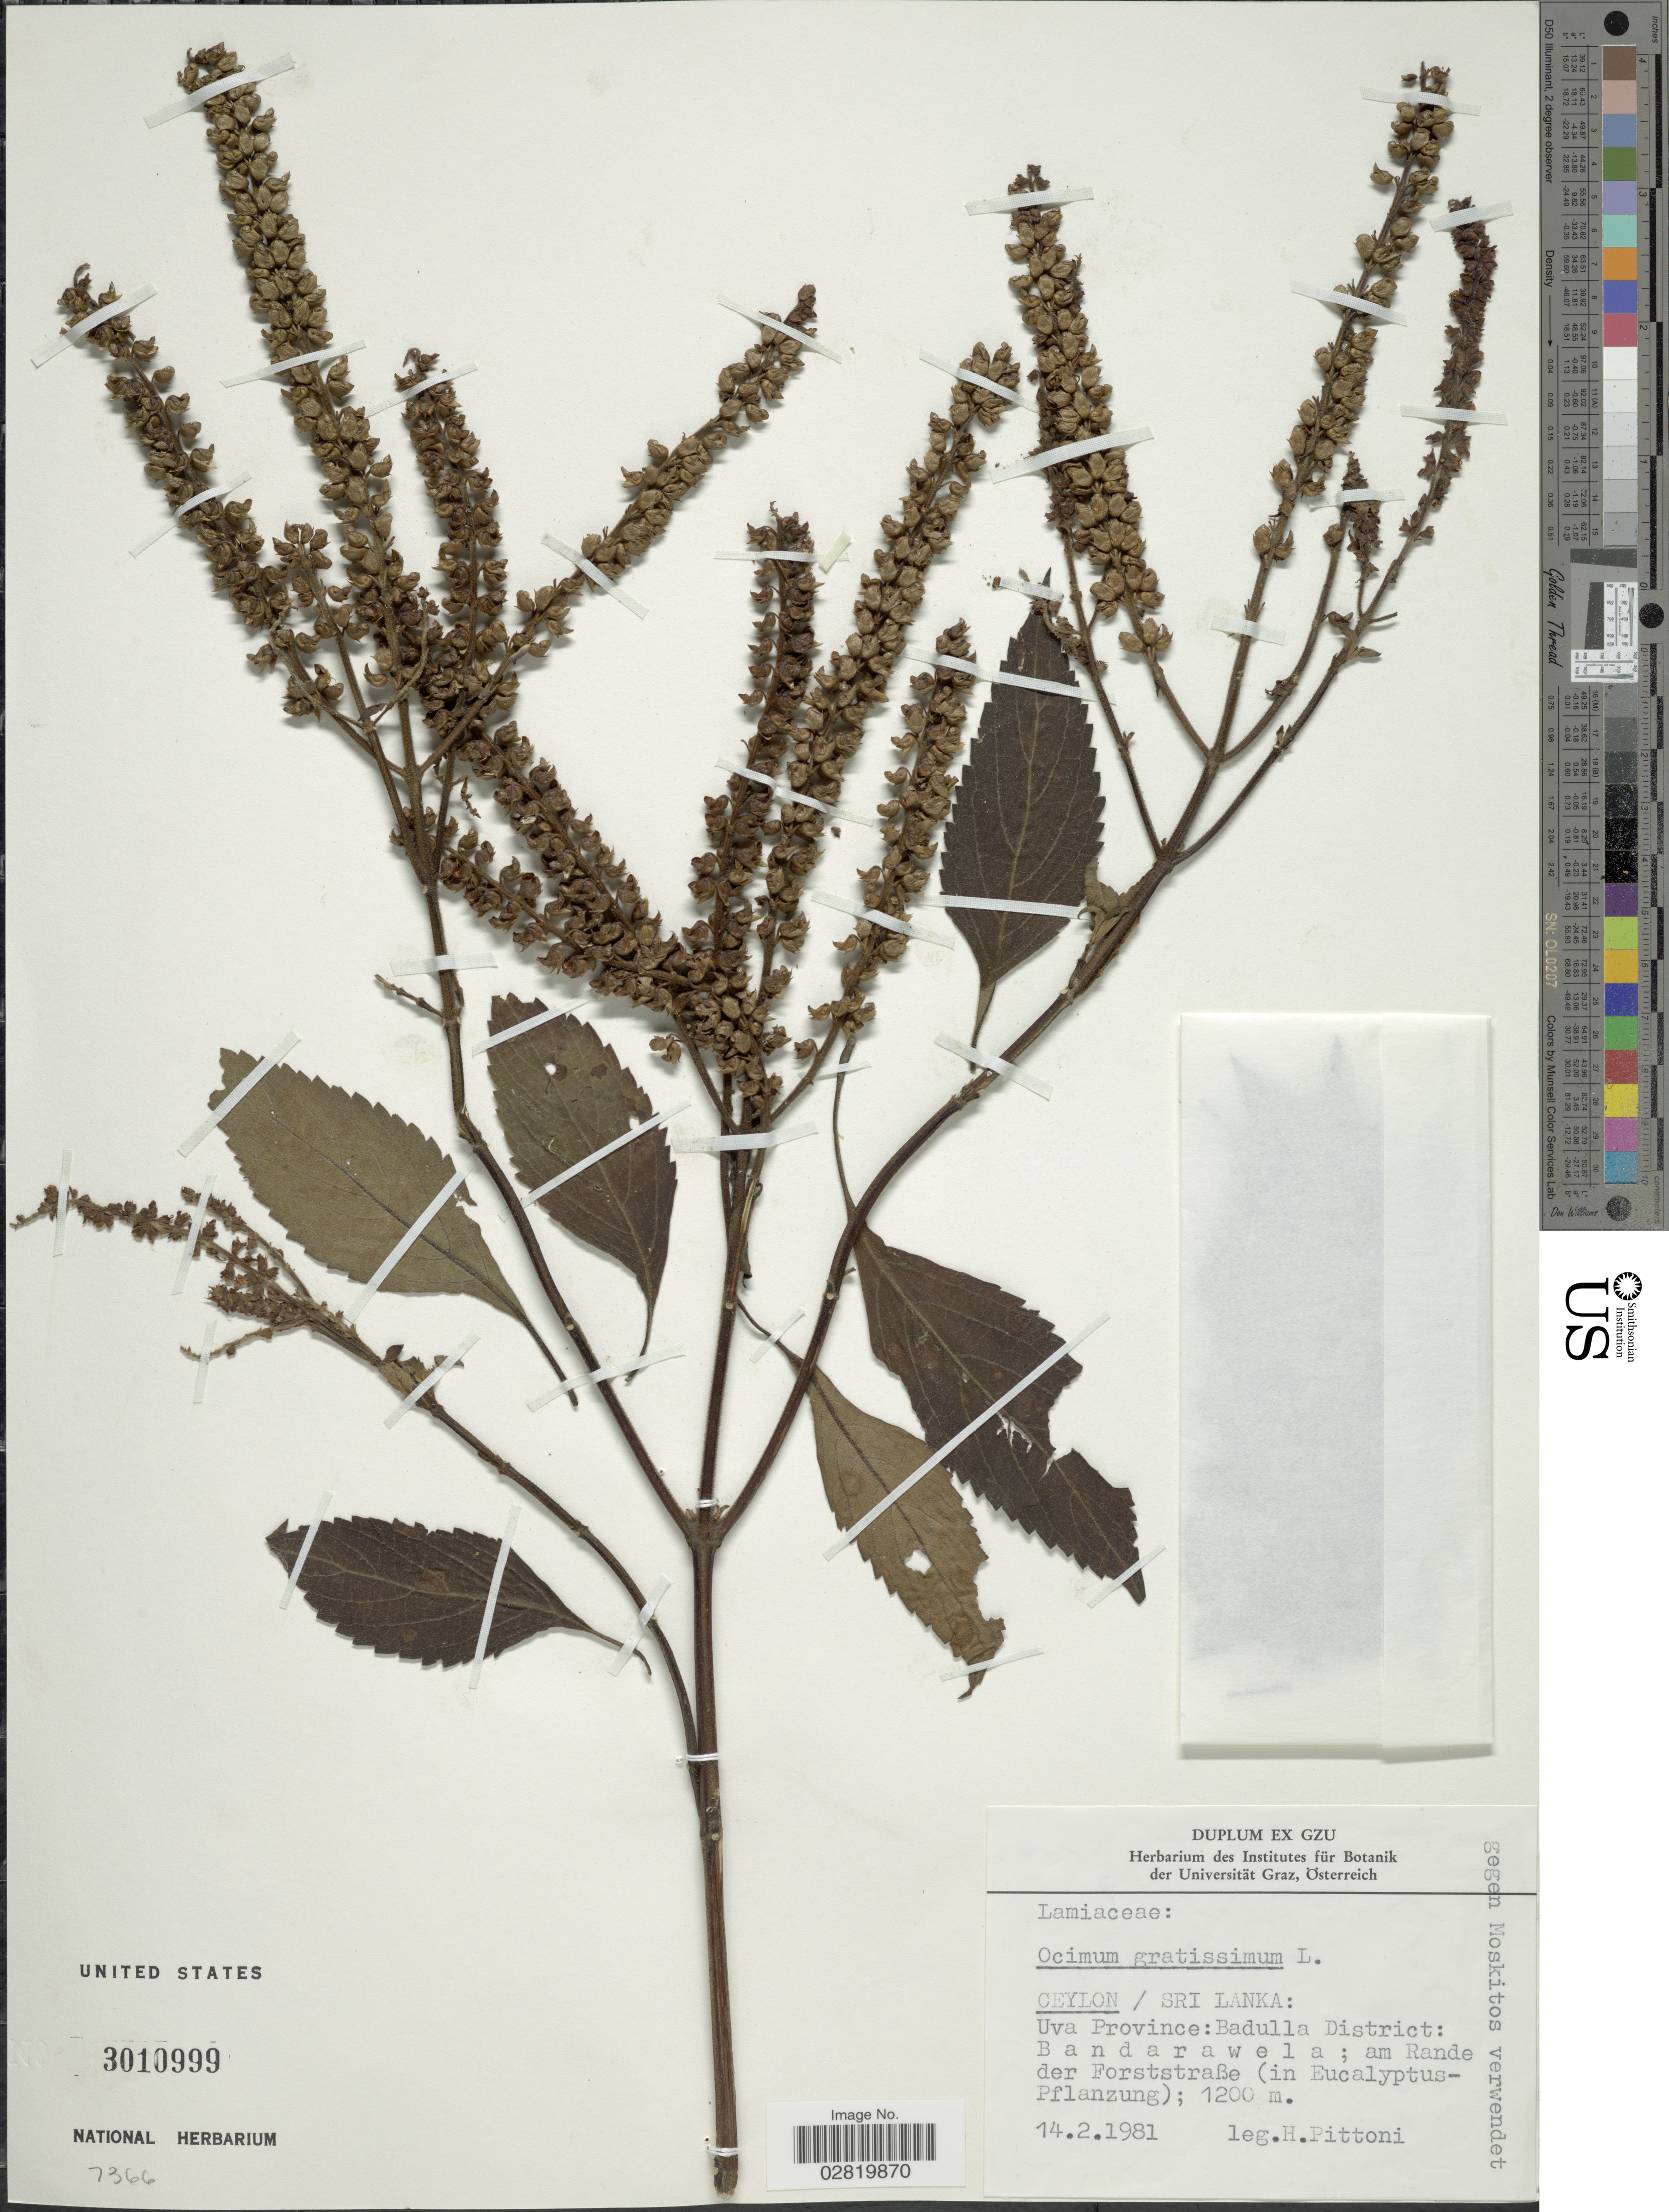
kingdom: Plantae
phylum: Tracheophyta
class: Magnoliopsida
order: Lamiales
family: Lamiaceae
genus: Ocimum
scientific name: Ocimum gratissimum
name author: L.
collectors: H. Pittoni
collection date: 1981-02-14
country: Sri Lanka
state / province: Uva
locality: Ceylon / Sri Lanka: Uva Province: Badulla District: Bandarawela.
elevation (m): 1200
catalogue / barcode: US 3010999